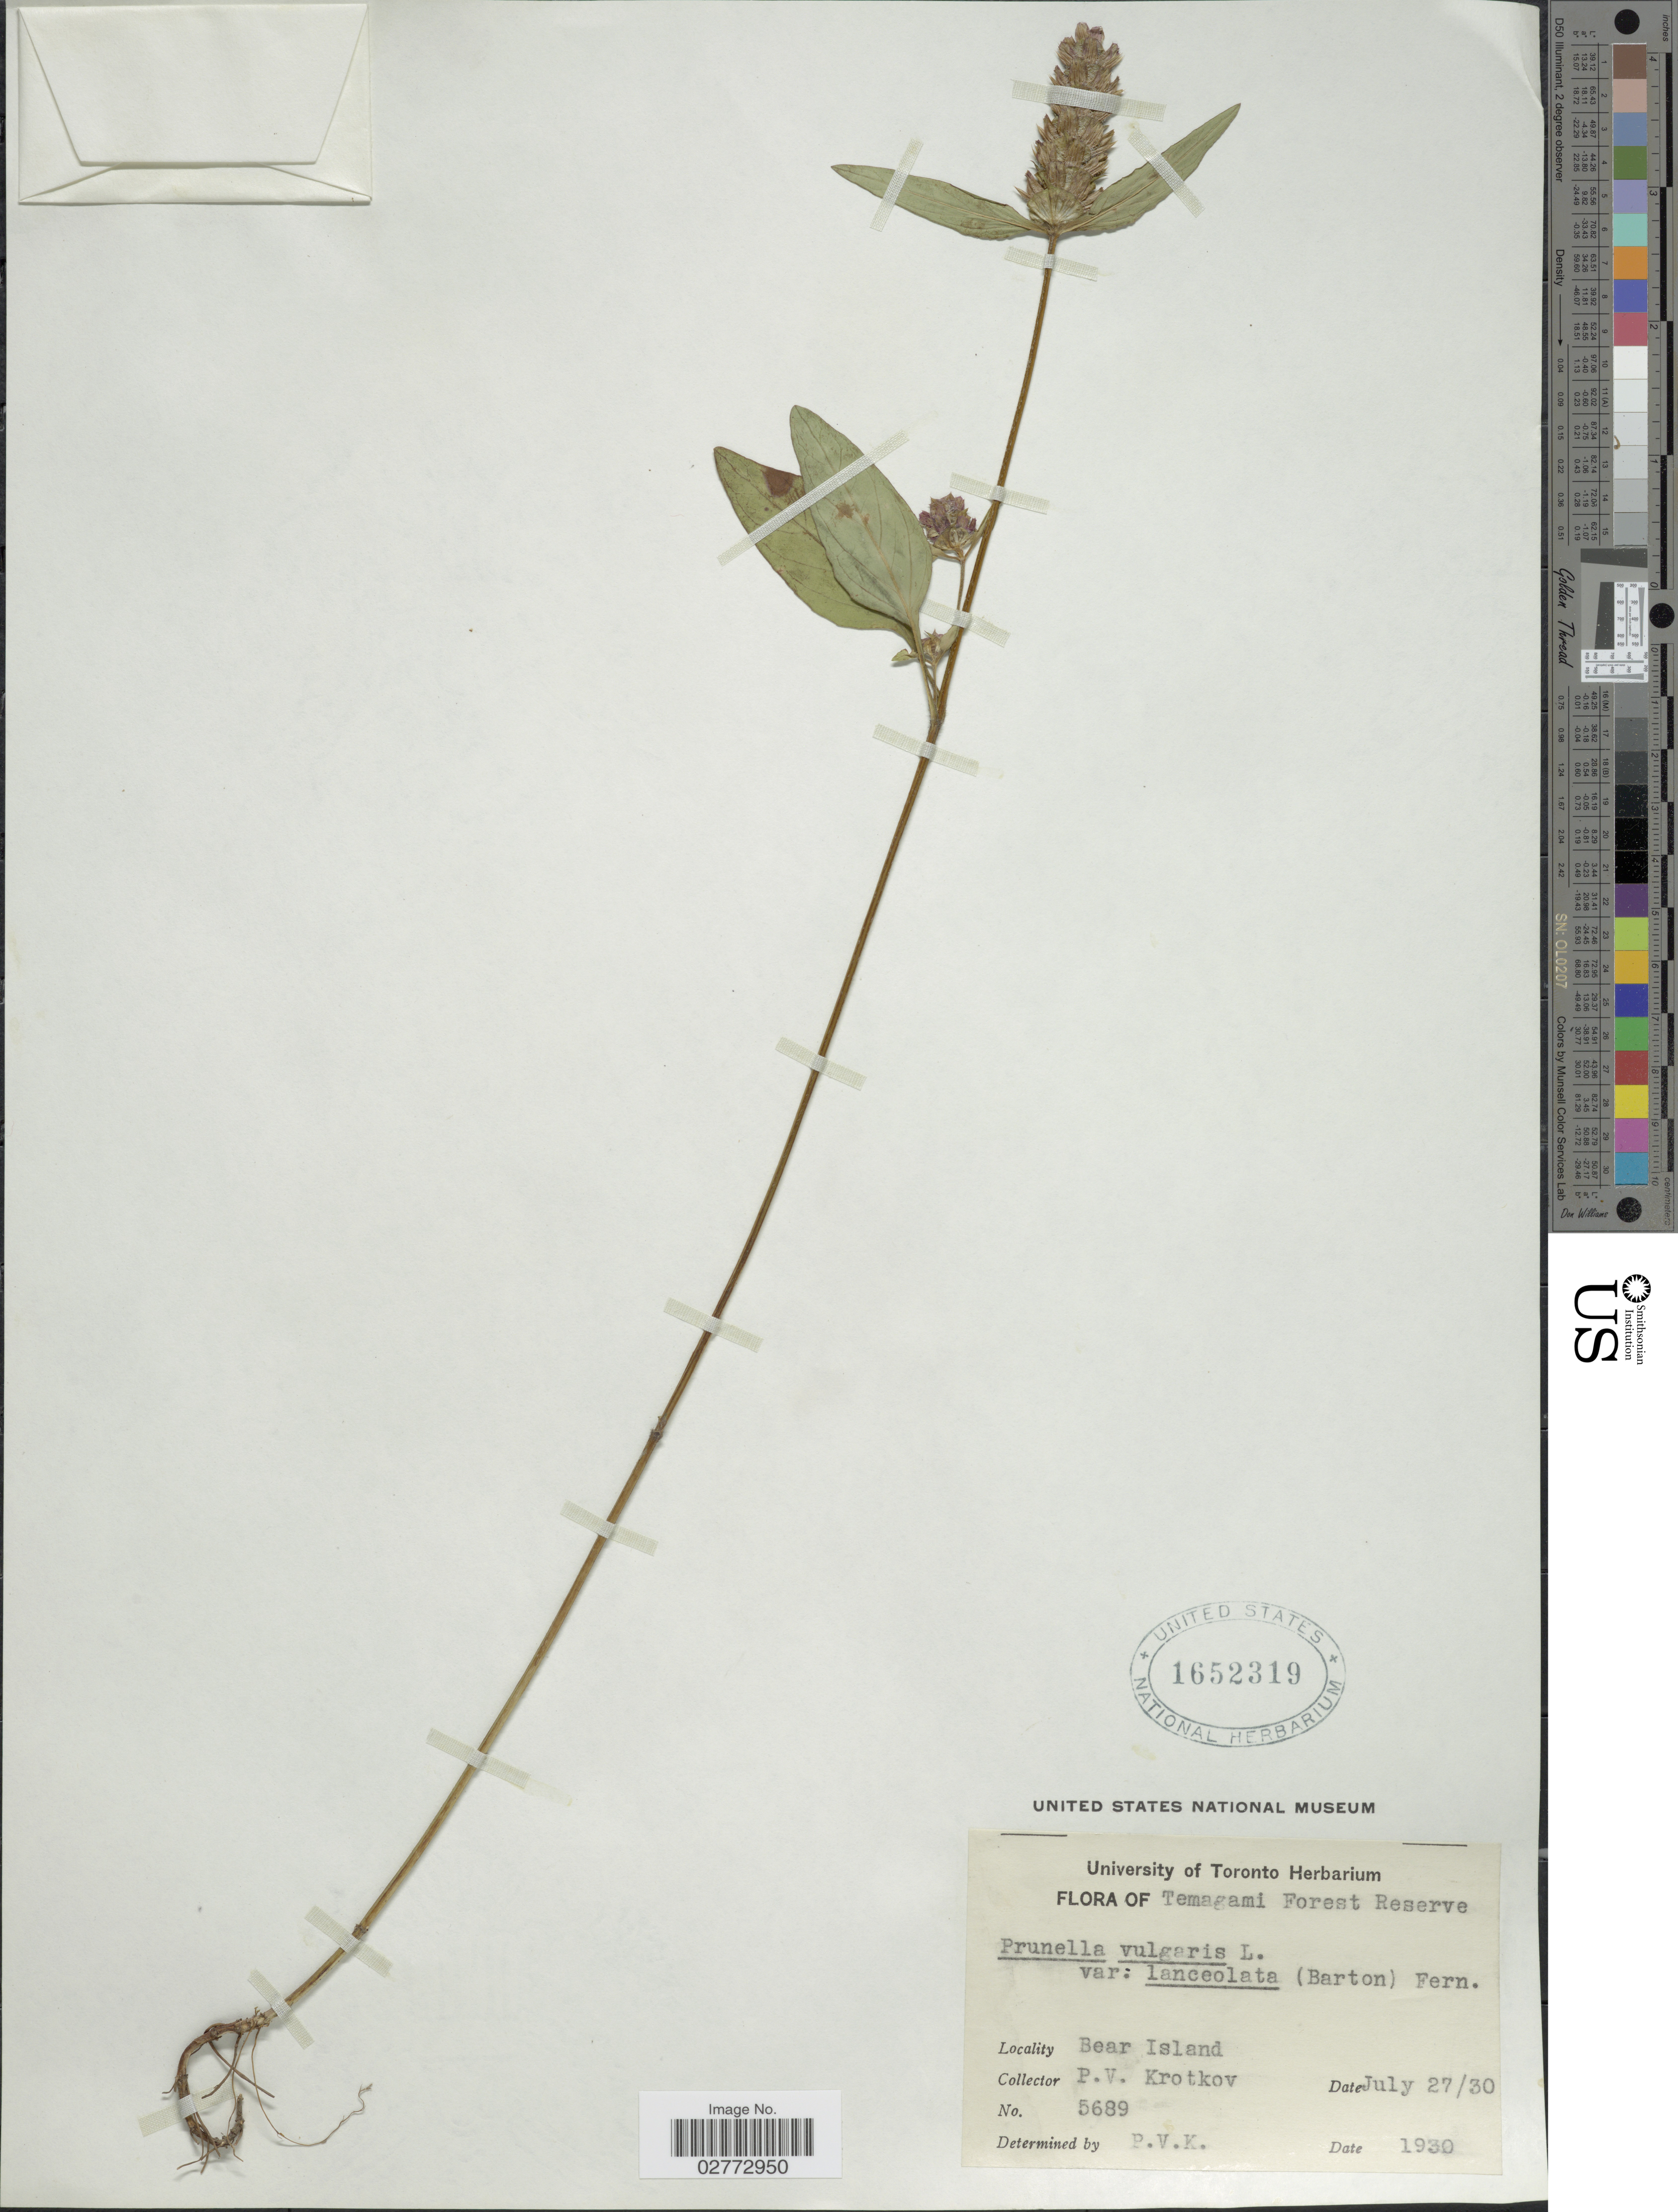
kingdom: Plantae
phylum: Tracheophyta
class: Magnoliopsida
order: Lamiales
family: Lamiaceae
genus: Prunella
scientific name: Prunella vulgaris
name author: L.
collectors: P. V. Krotkov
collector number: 5689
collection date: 1930-07-27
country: Canada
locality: Temagami Forest Reserve. Bear Island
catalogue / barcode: US 1652319